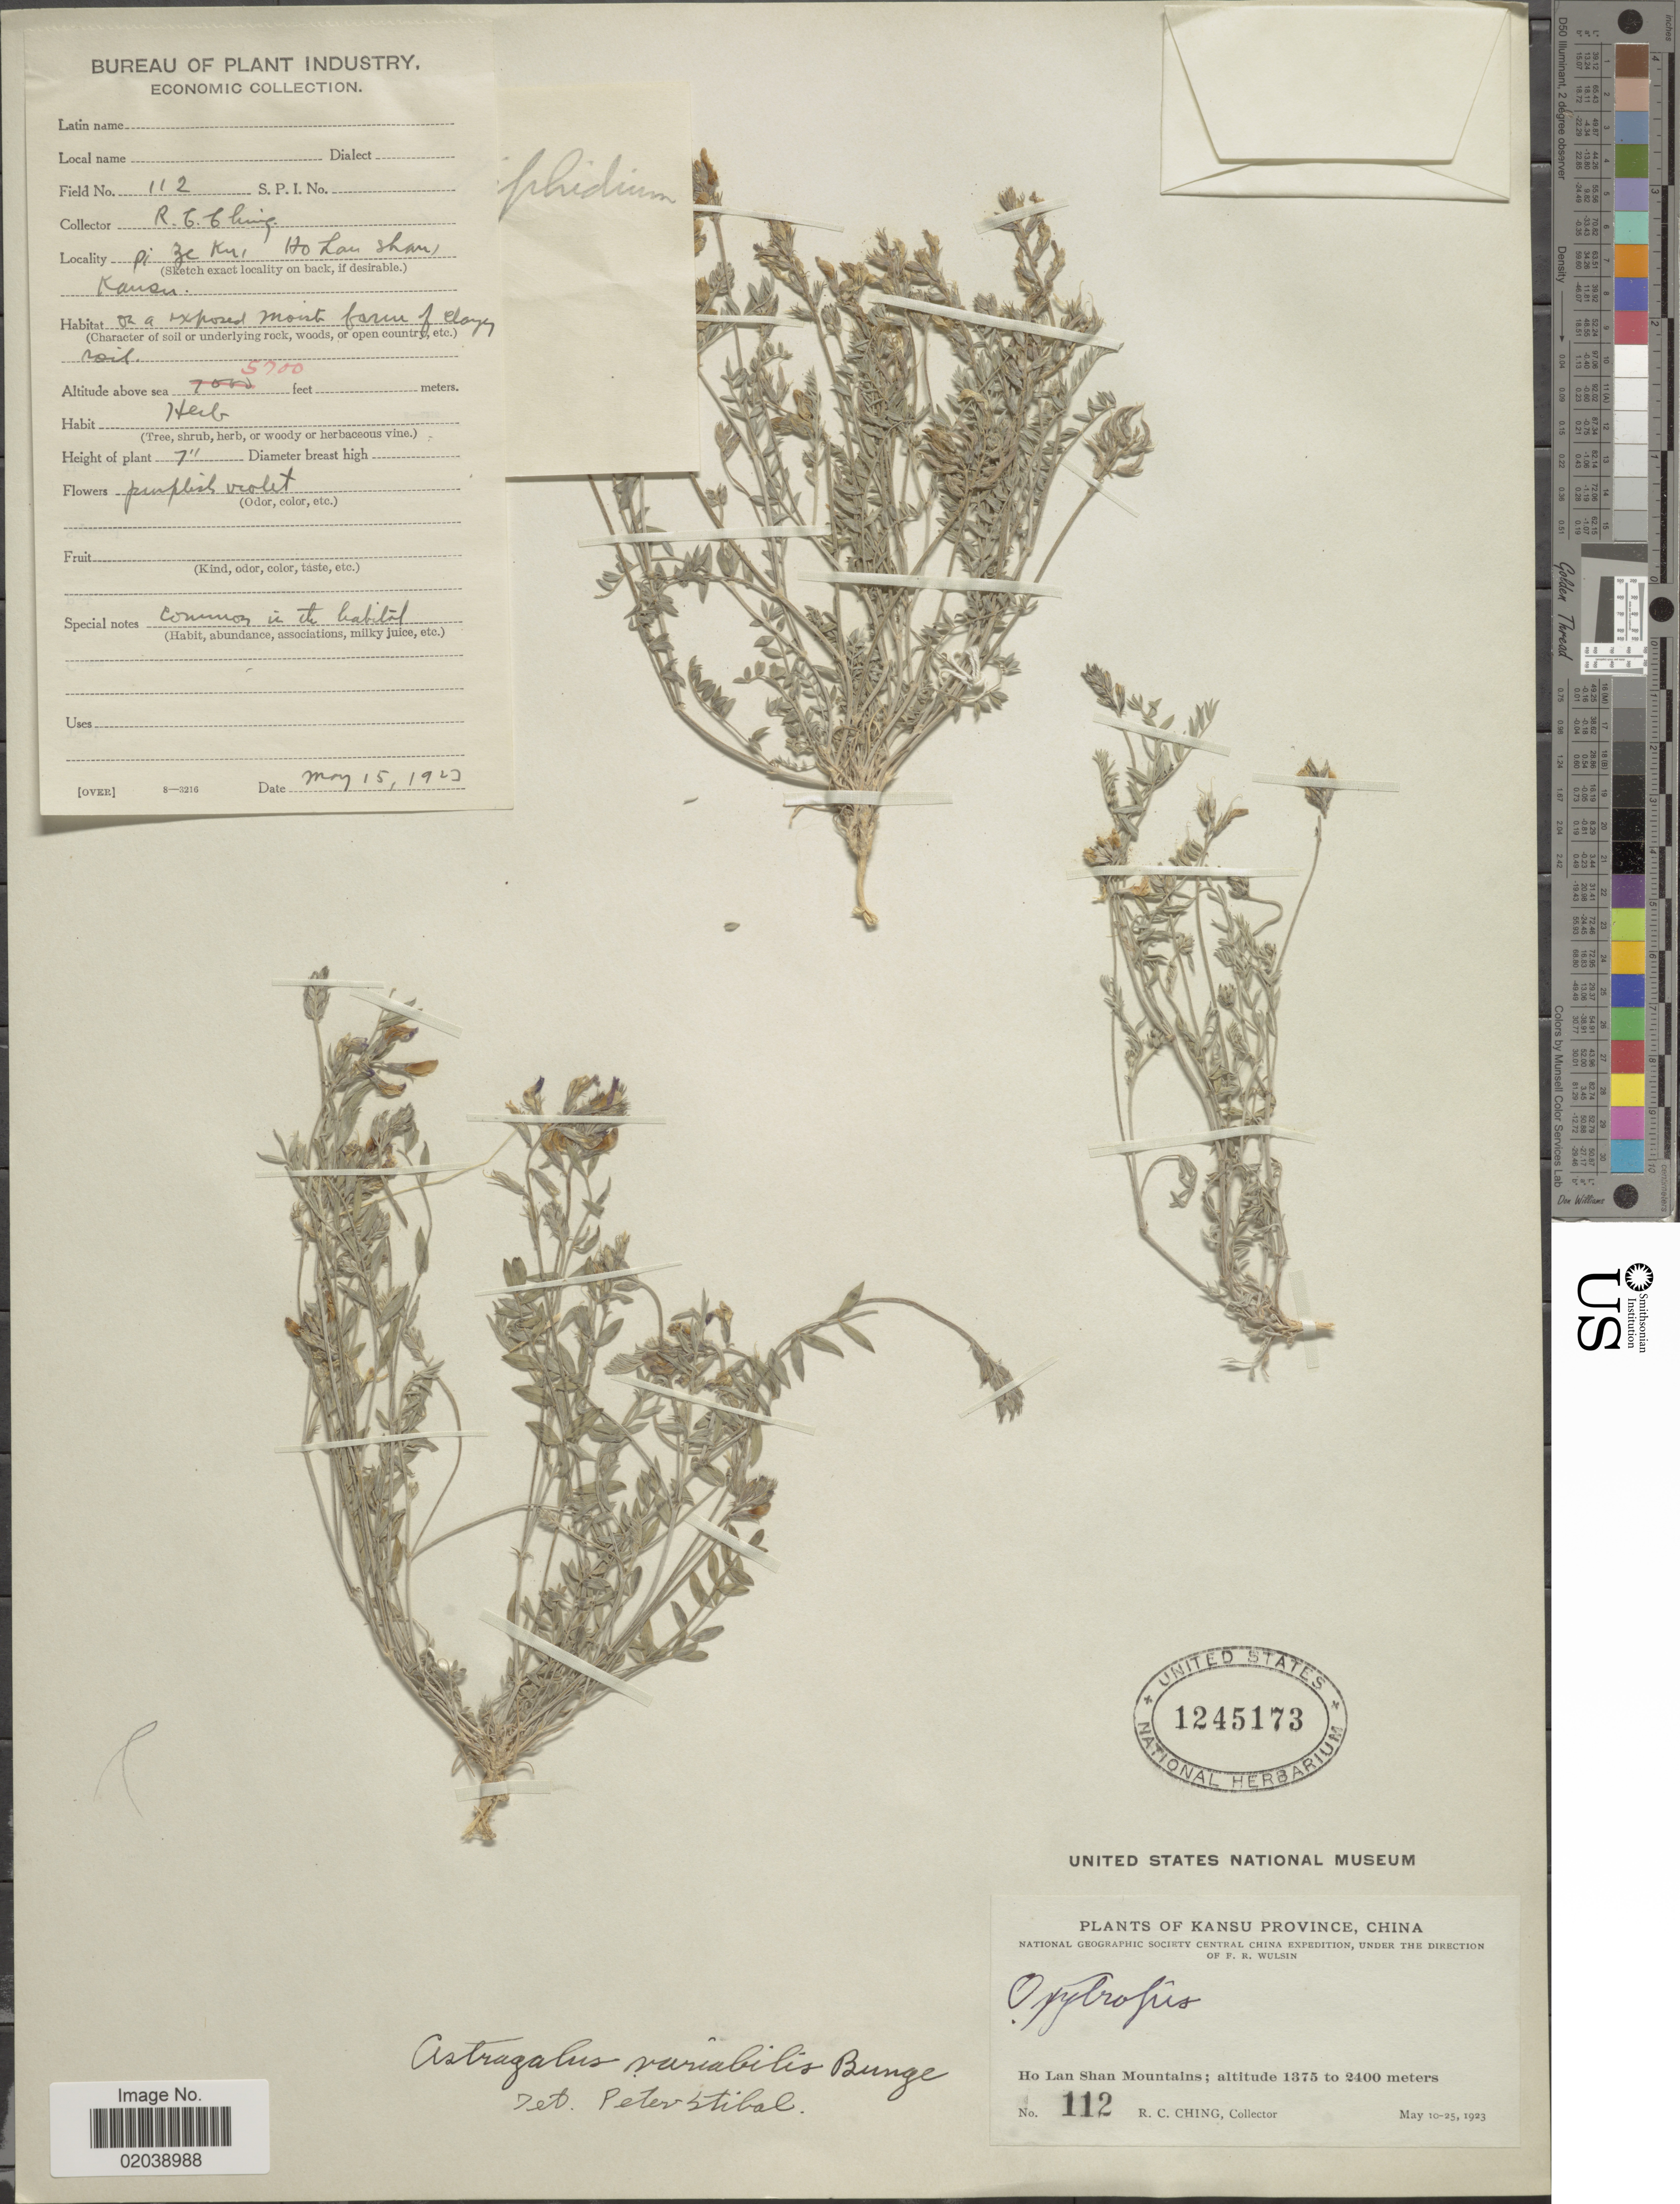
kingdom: Plantae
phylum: Tracheophyta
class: Magnoliopsida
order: Fabales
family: Fabaceae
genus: Astragalus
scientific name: Astragalus variabilis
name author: Bunge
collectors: R. C. Ching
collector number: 112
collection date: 1923-05-15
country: China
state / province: Gansu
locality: Kansu Province, China, Ho Lan Shan Mountains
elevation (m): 1737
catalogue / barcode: US 1245173